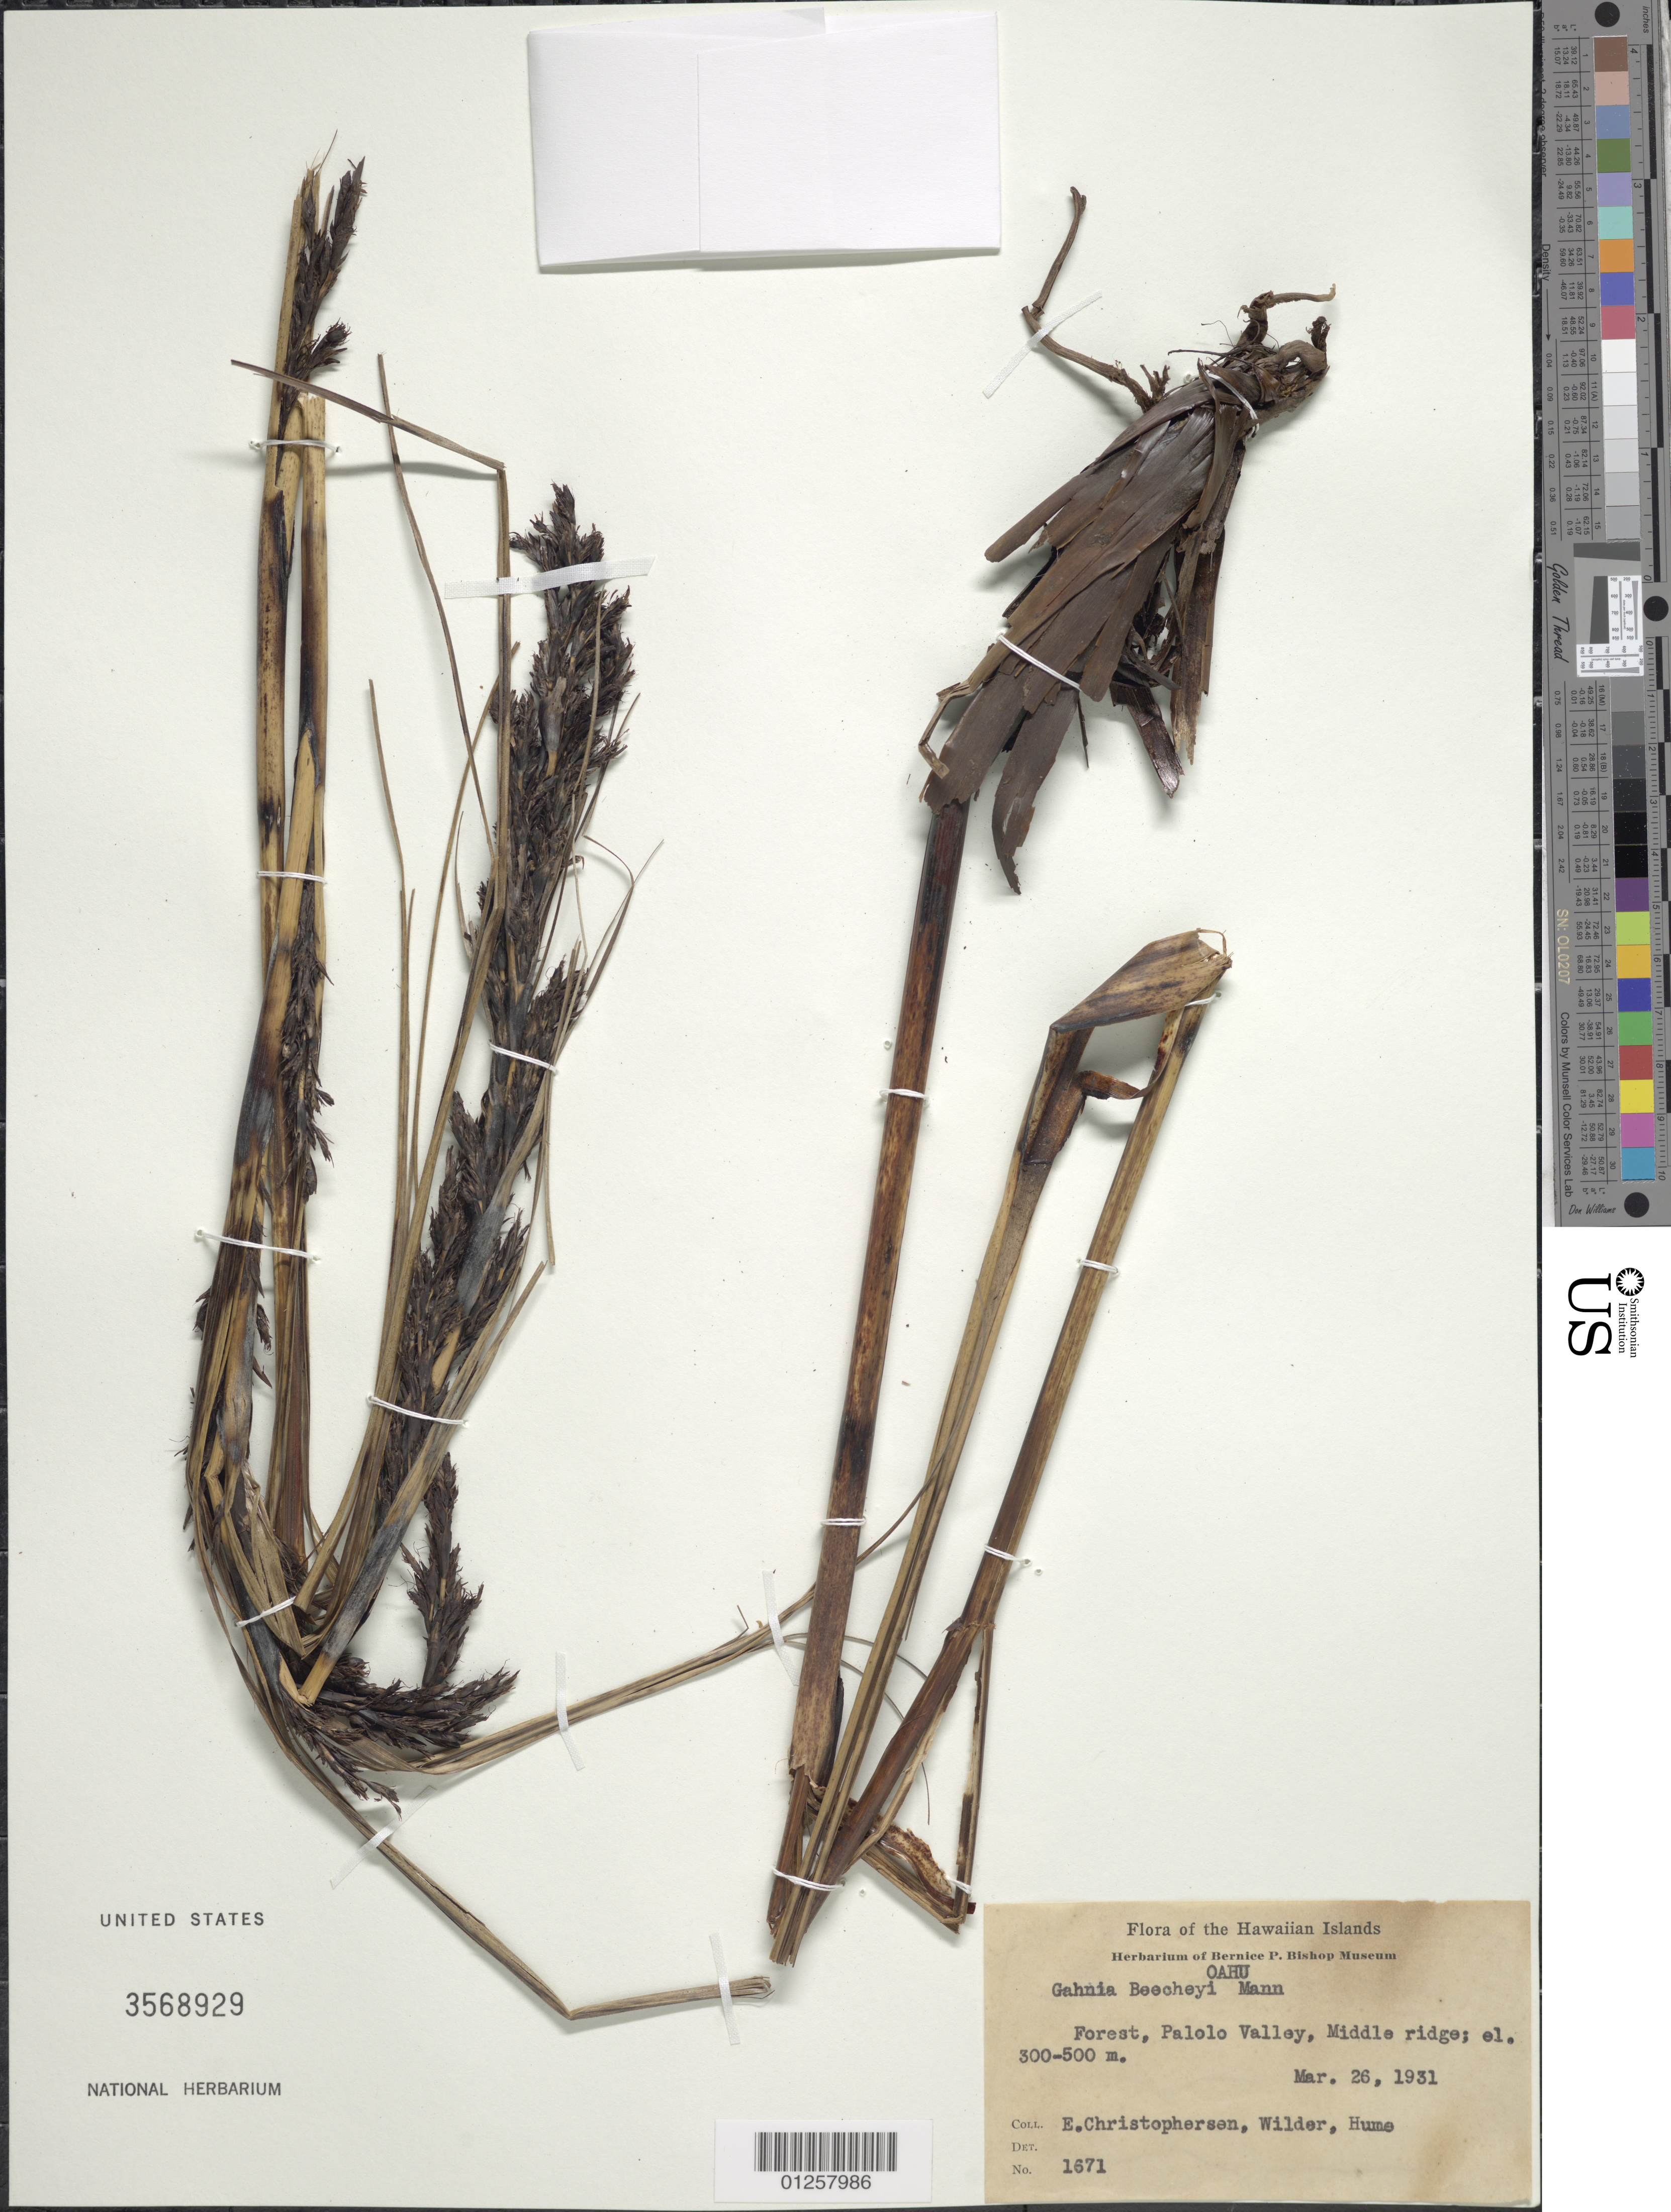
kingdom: Plantae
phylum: Tracheophyta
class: Liliopsida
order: Poales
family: Cyperaceae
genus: Gahnia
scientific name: Gahnia beecheyi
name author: H. Mann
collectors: E. Christophersen, G. Wilder & E. Hume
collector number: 1671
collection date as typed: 26 Mar 1931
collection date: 1931-03-26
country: United States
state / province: Hawaii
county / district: Honolulu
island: Oahu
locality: Forest, Palolo Valley, middle ridge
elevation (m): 300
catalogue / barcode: US 3568929